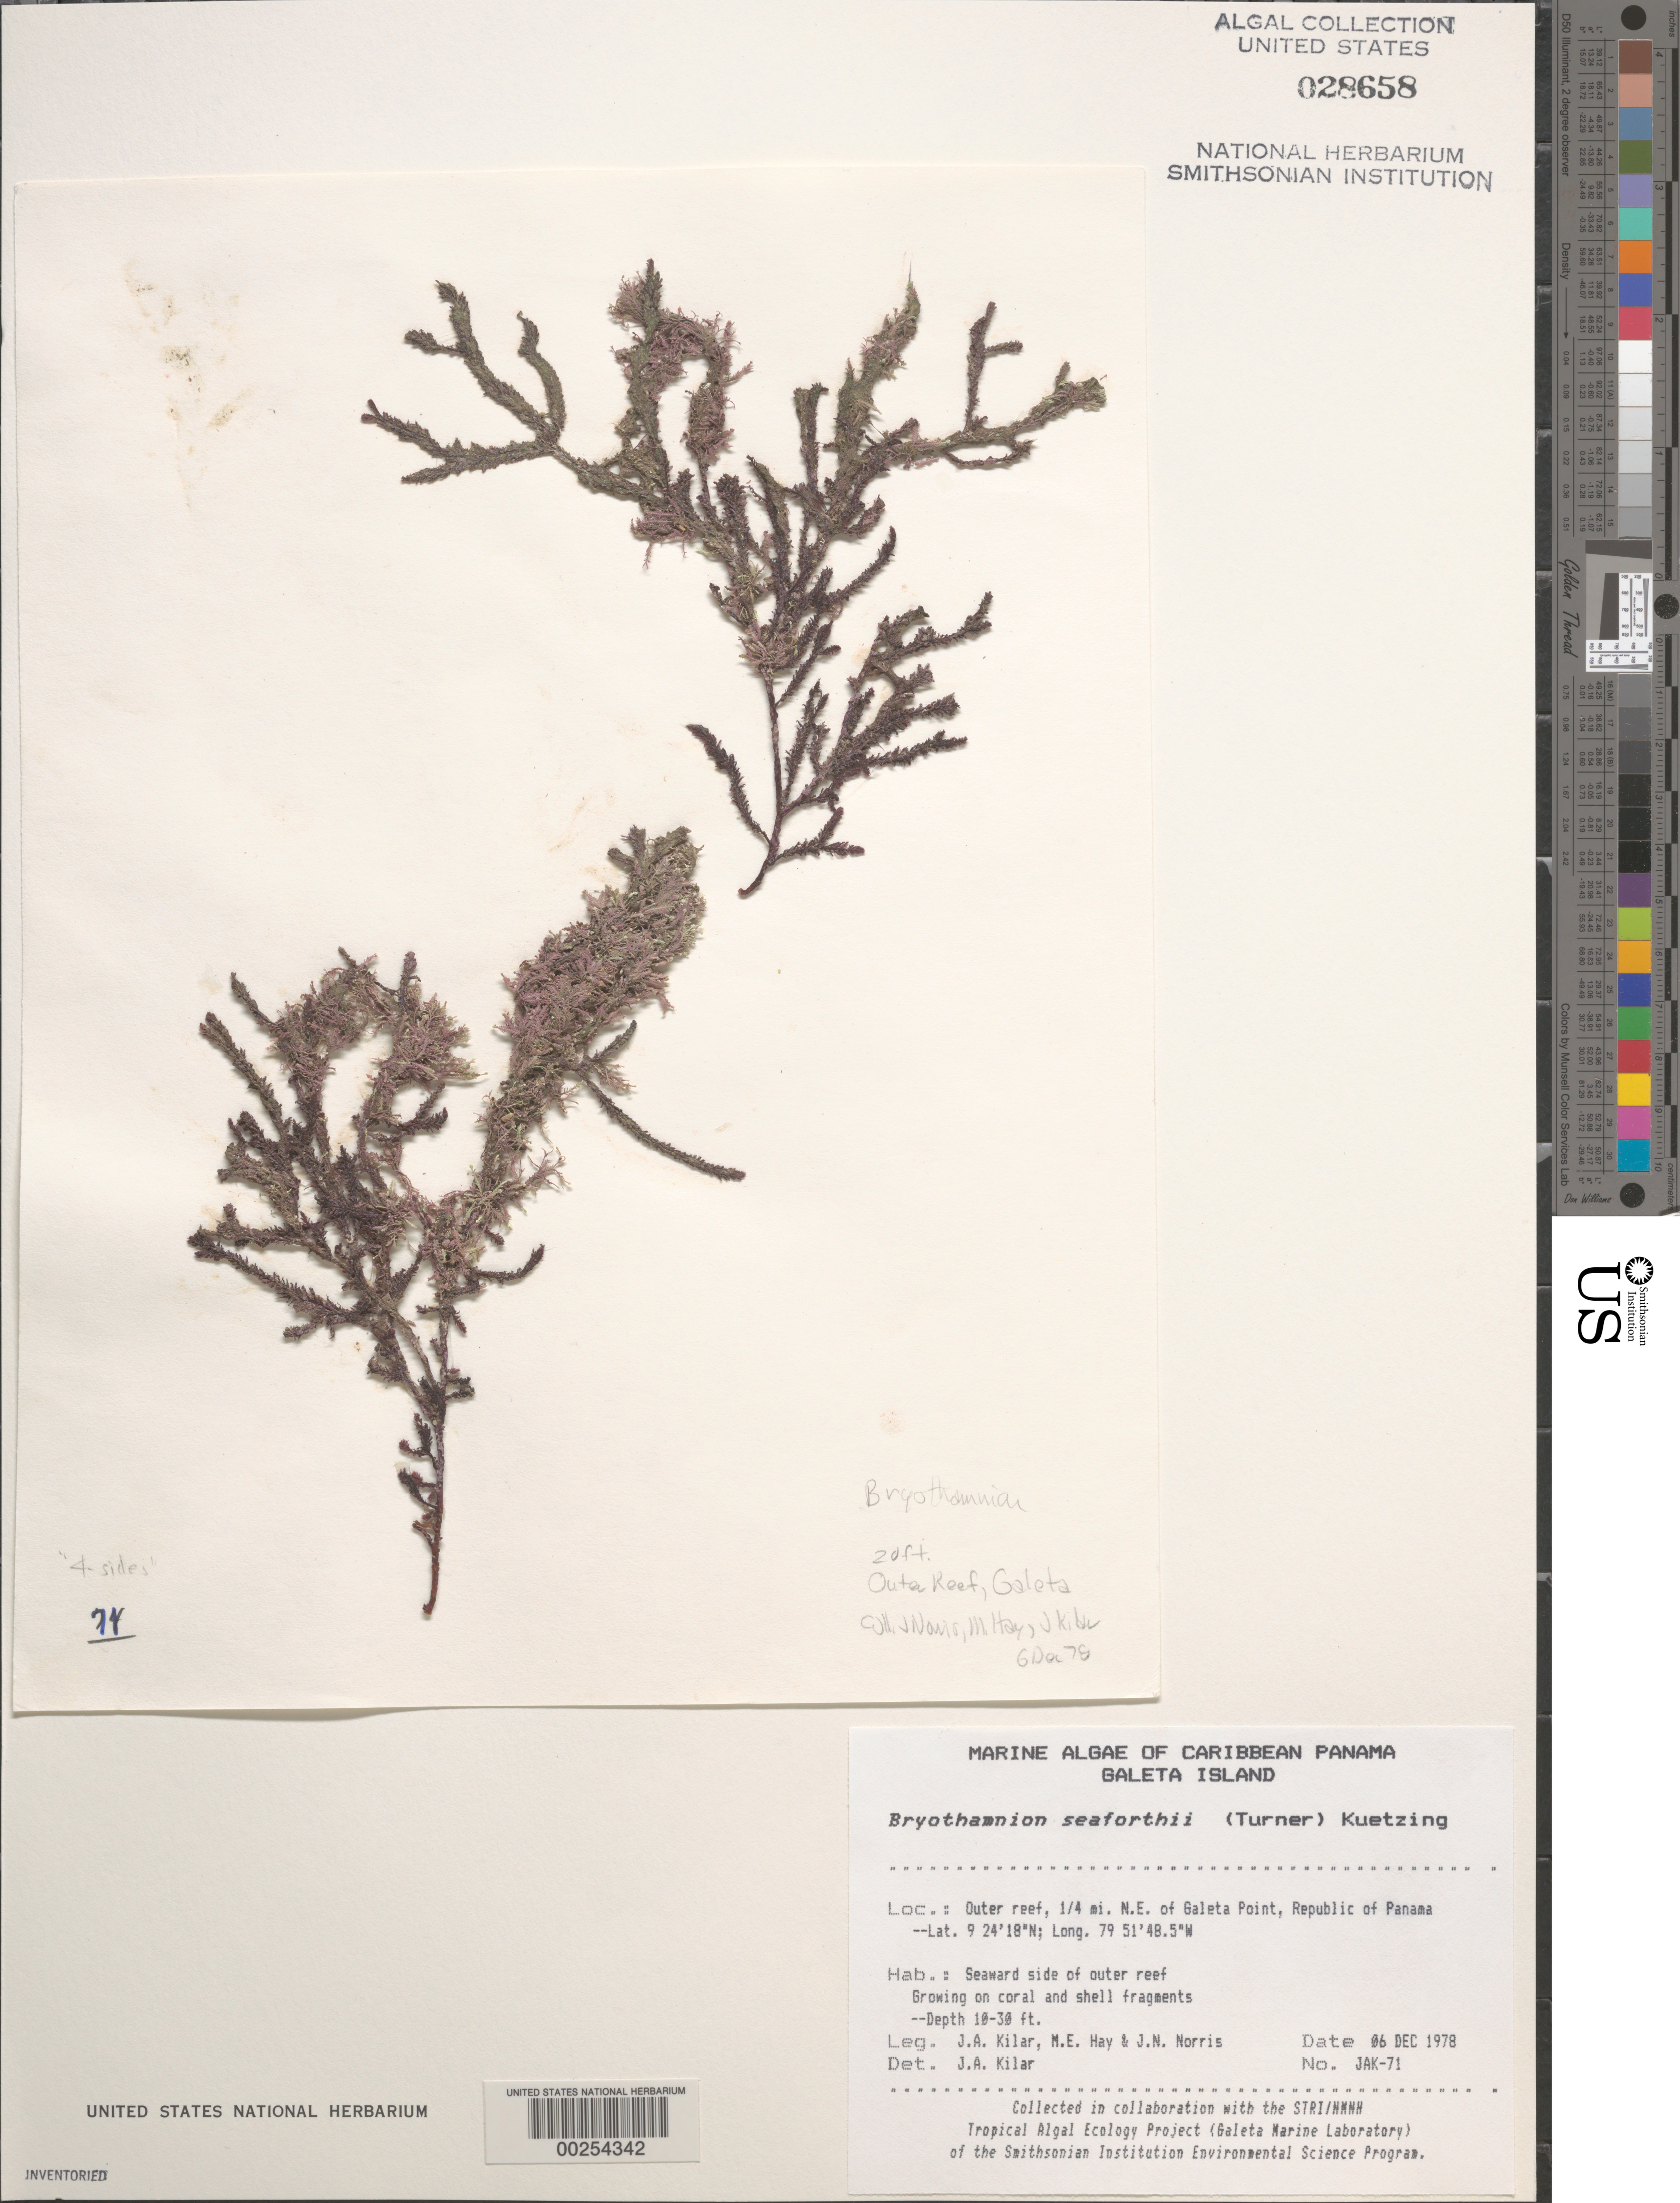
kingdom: Plantae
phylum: Rhodophyta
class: Florideophyceae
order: Ceramiales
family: Rhodomelaceae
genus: Bryothamnion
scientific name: Bryothamnion seaforthii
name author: (Turner) Kütz.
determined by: Kilar, J. A.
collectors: J. A. Kilar, M. E. Hay & J. N. Norris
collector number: JAK-71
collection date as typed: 06 Dec 1978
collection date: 1978-12-06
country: Panama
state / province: Colón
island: Galeta Island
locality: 0.25 mile northeast of Galeta Point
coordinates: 9 24'18"N, 79 51'48.5"W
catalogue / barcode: US 28658